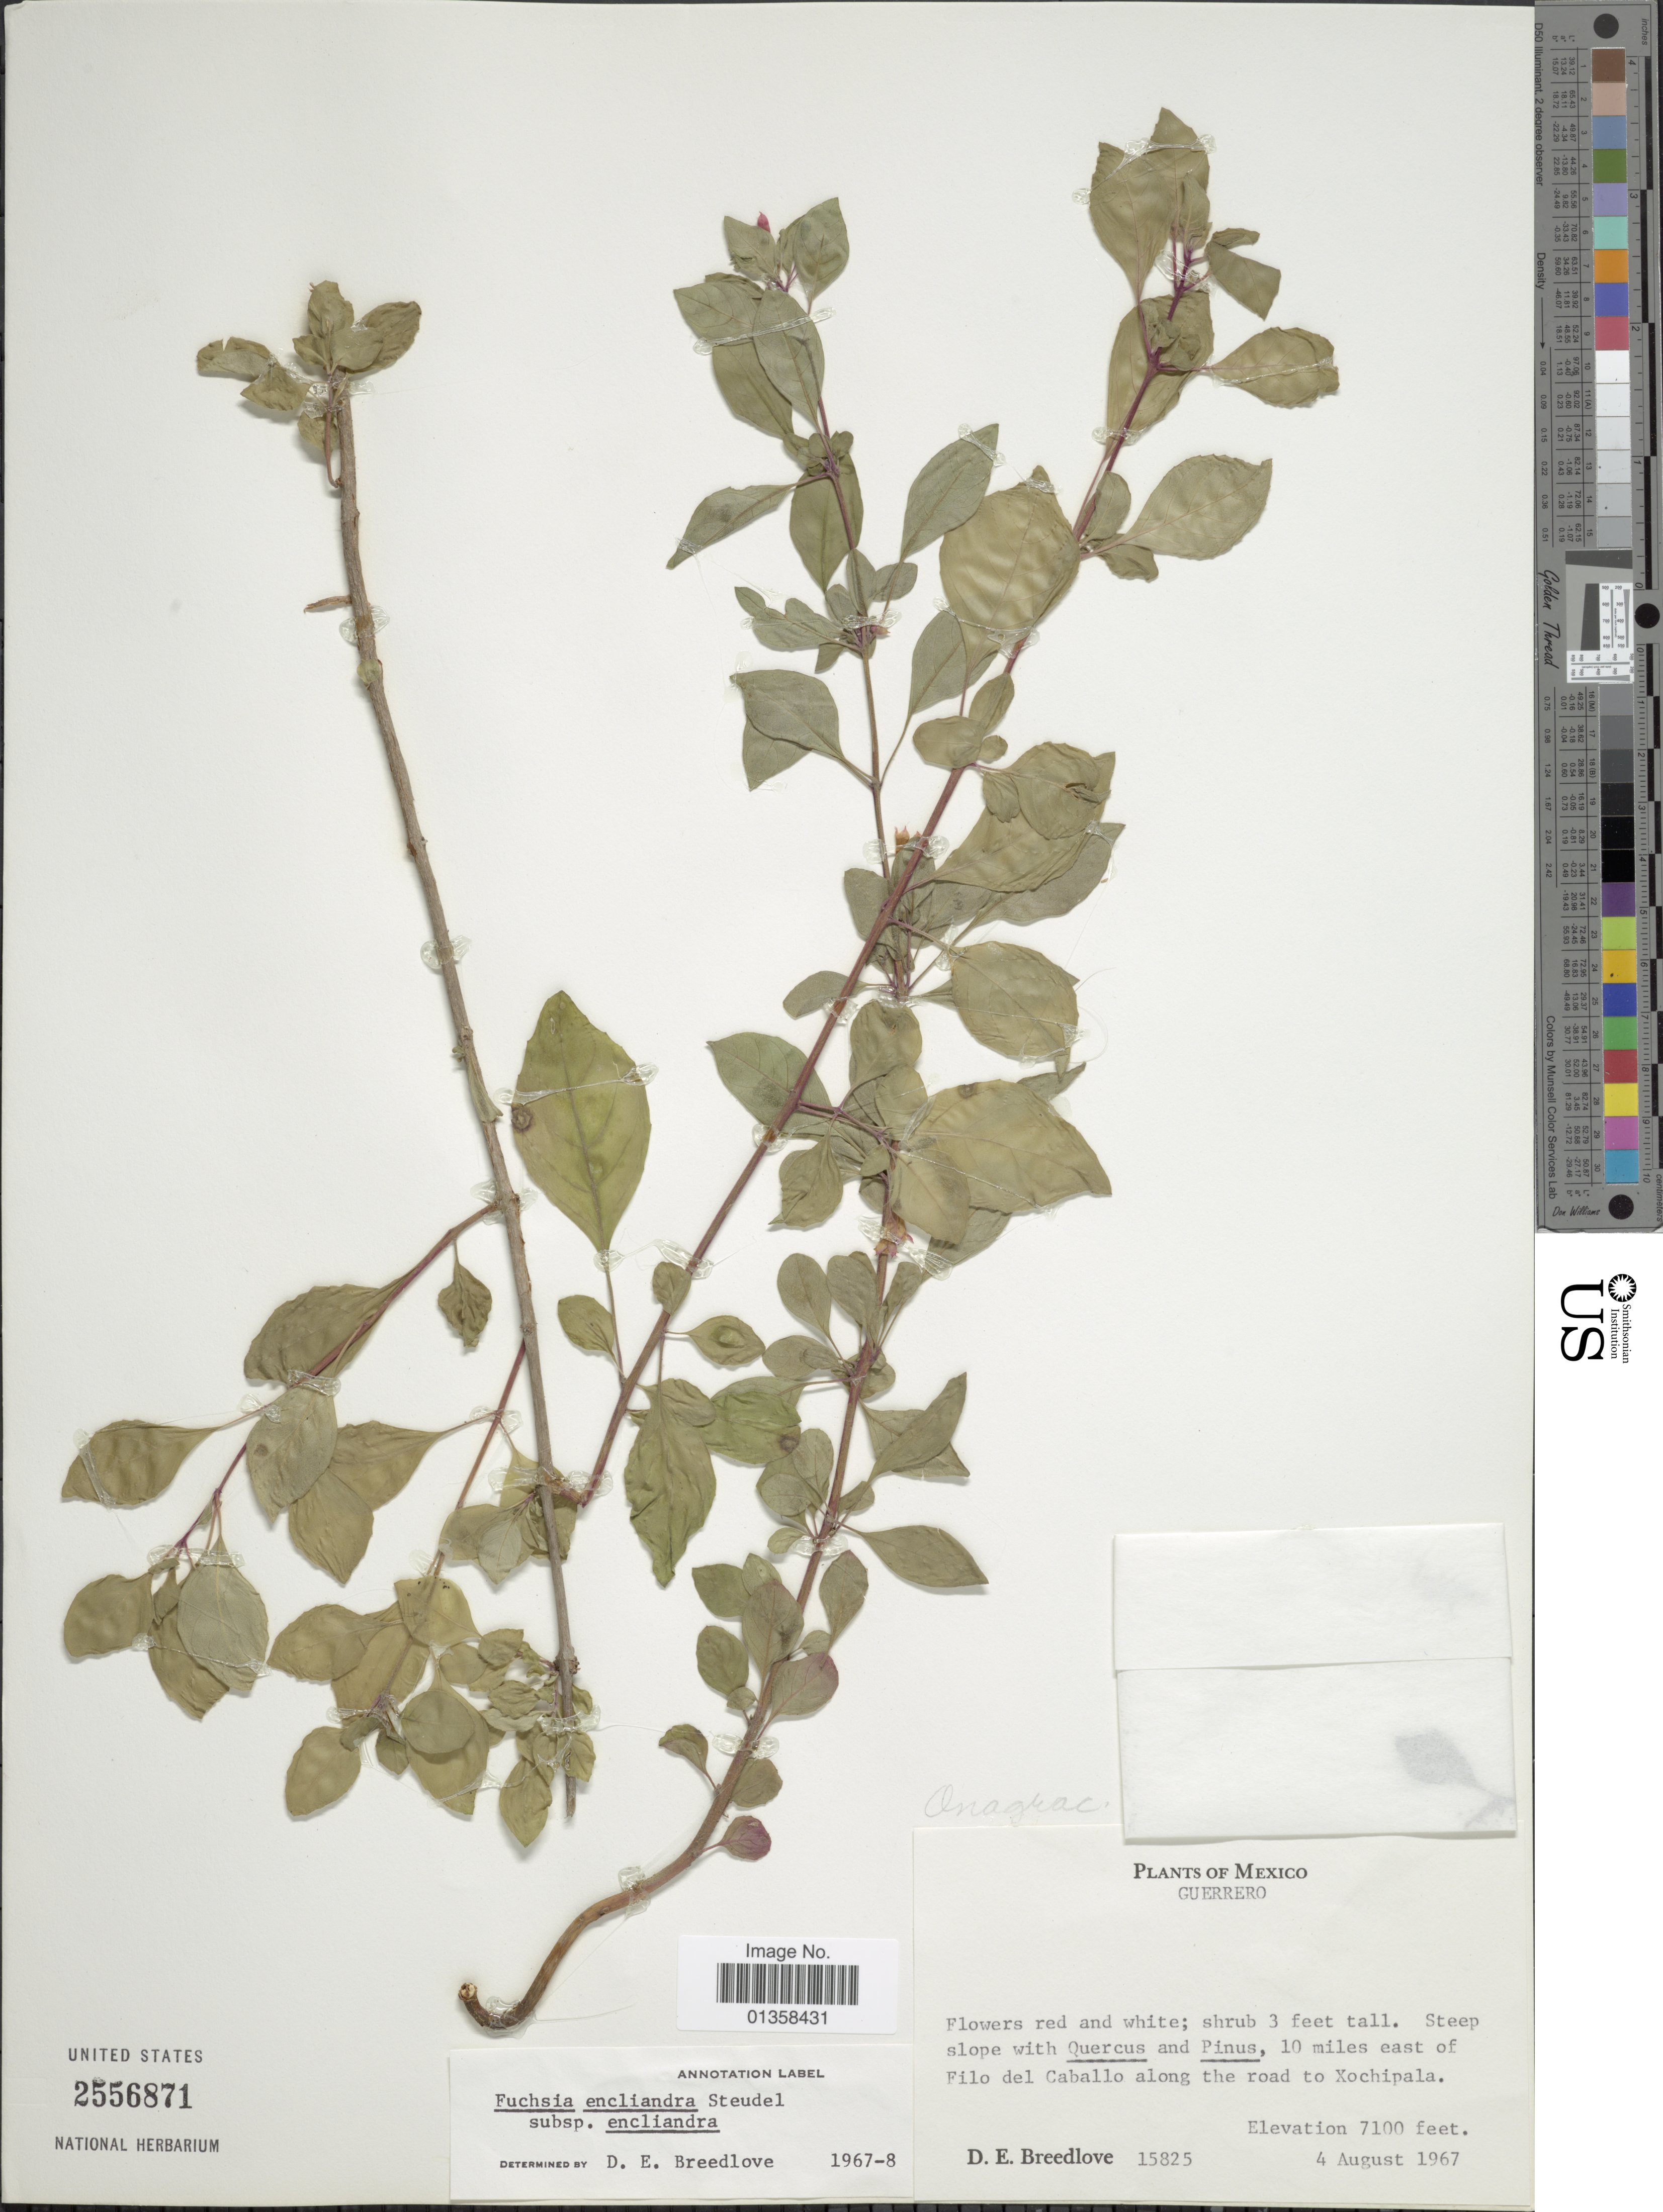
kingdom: Plantae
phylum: Tracheophyta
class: Magnoliopsida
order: Myrtales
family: Onagraceae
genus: Fuchsia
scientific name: Fuchsia encliandra subsp. encliandra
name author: Steud.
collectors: D. E. Breedlove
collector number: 15825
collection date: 1967-08-04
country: Mexico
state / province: Guerrero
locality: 10 miles east of Filo del Caballo along the road to Xochipala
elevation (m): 2164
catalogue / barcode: US 2556871